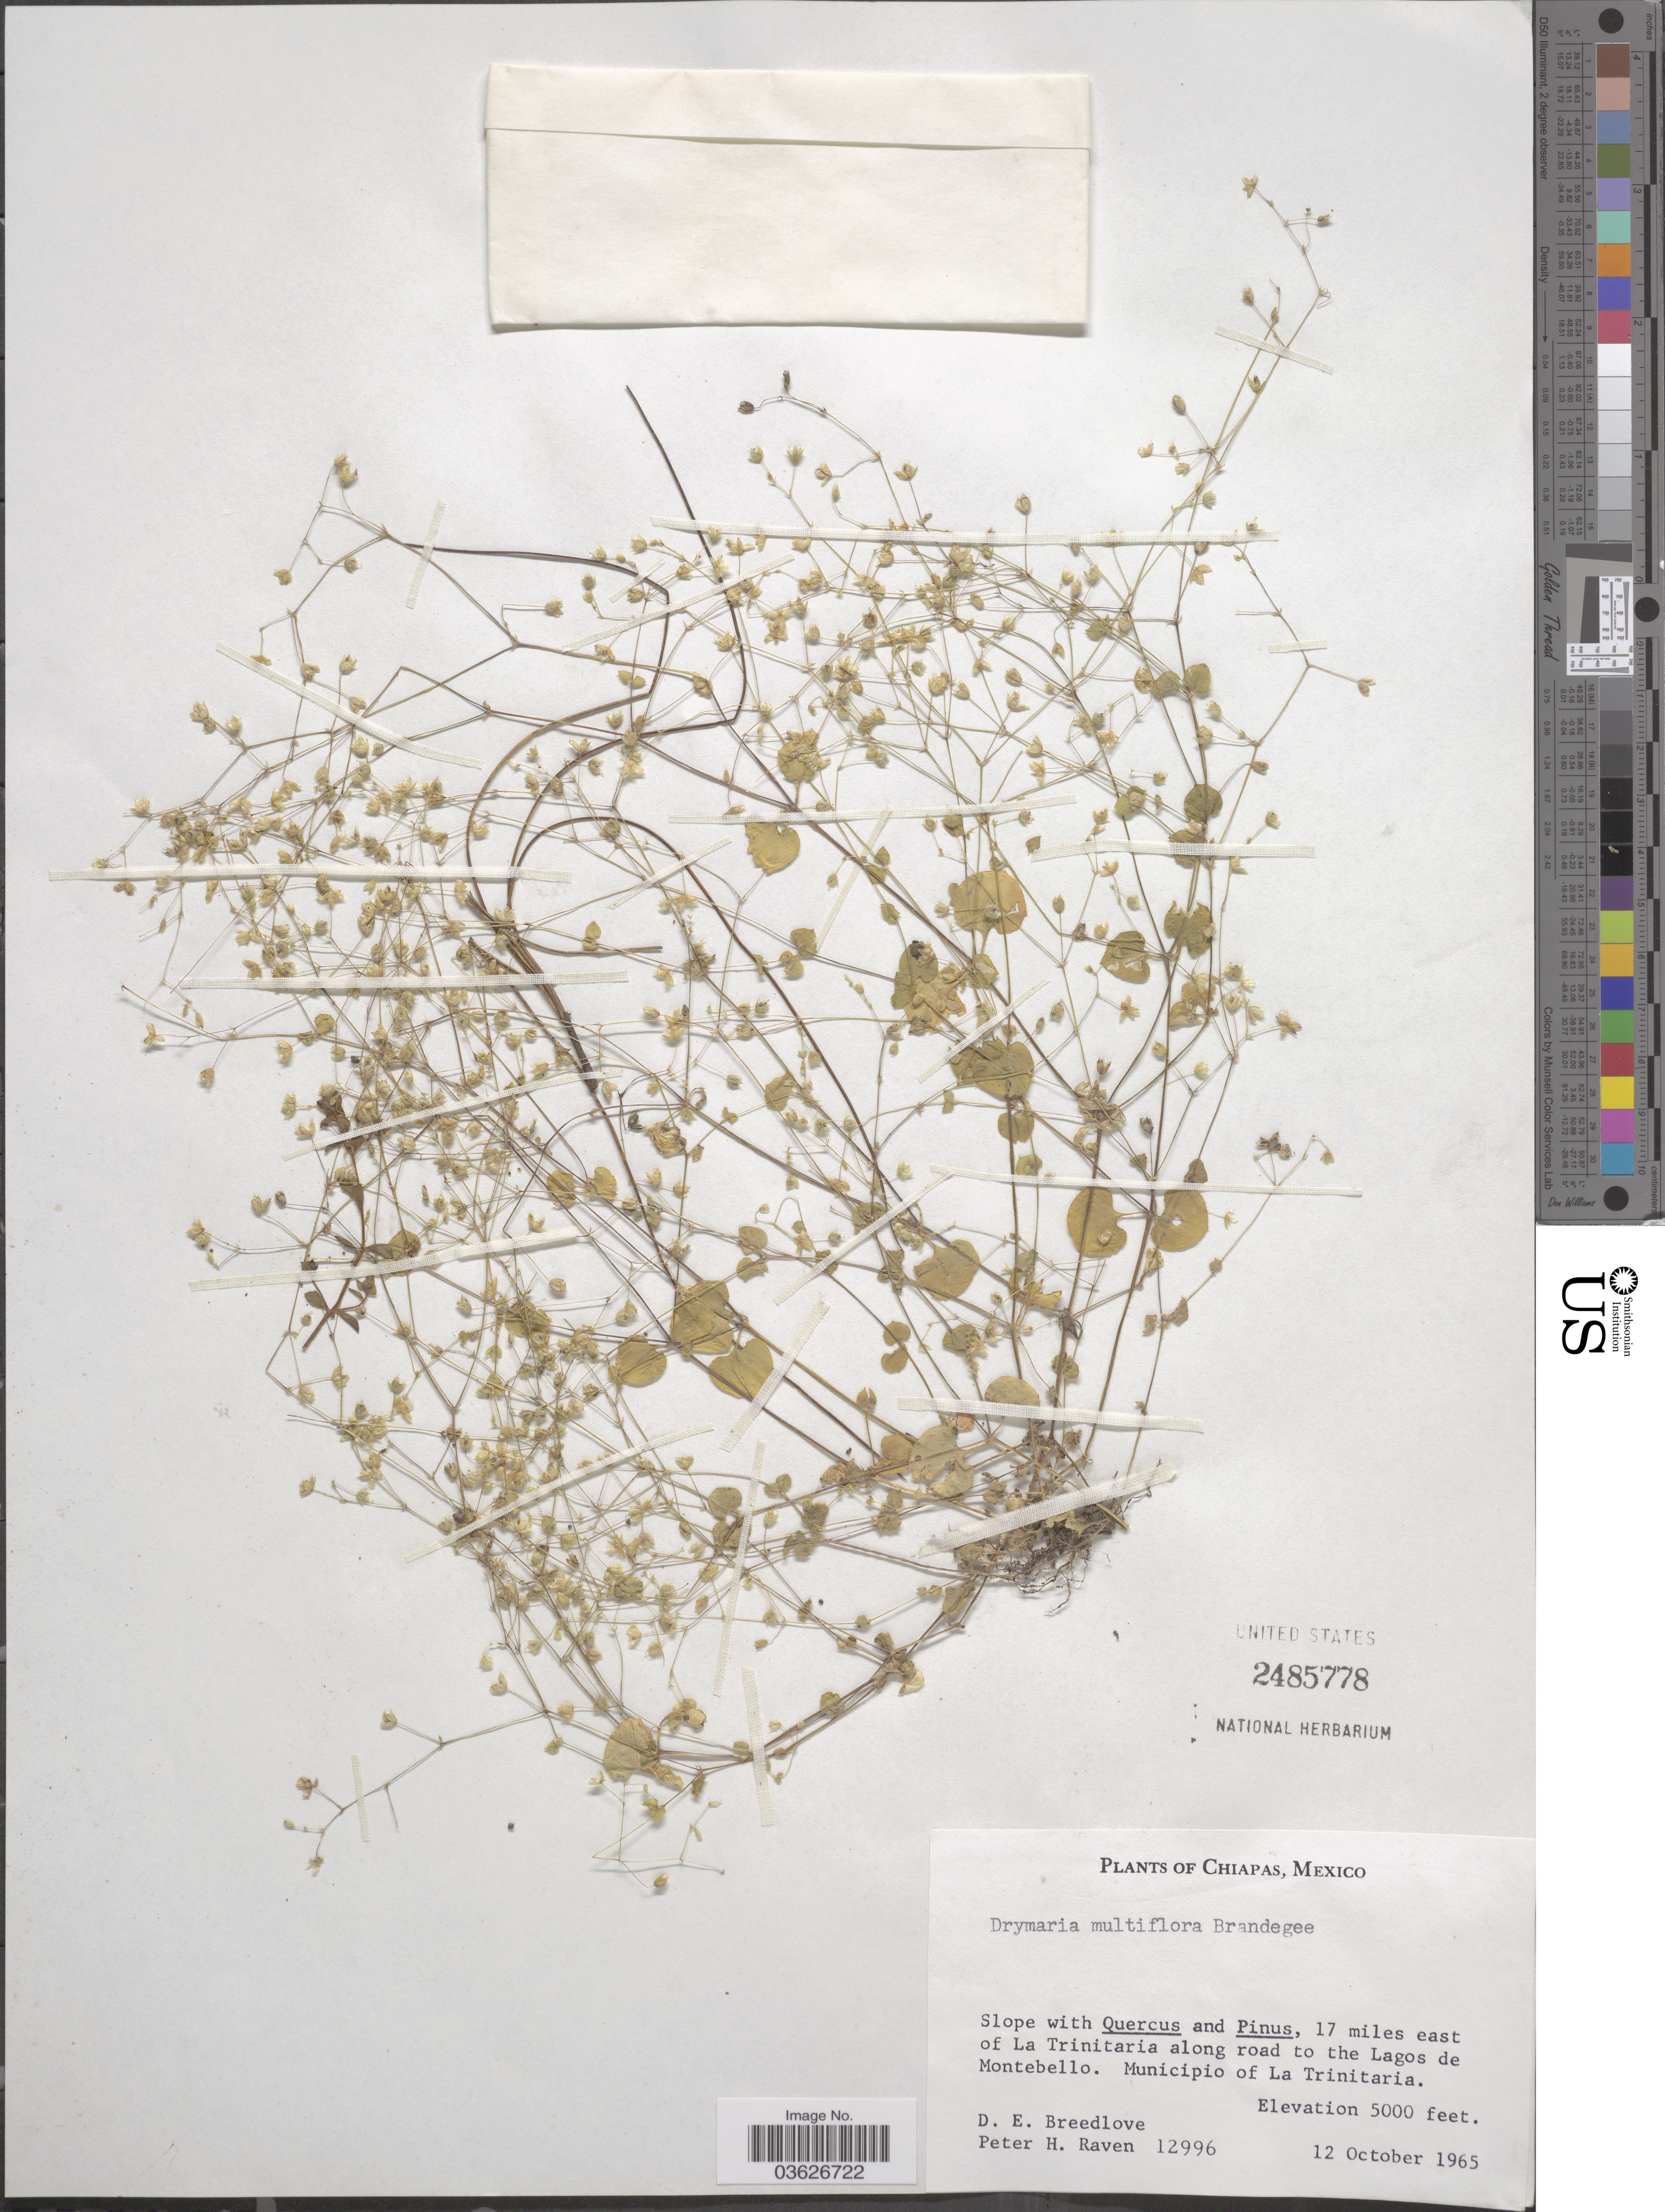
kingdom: Plantae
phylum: Tracheophyta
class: Magnoliopsida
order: Caryophyllales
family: Caryophyllaceae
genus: Drymaria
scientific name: Drymaria multiflora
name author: Brandegee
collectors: D. E. Breedlove & P. Raven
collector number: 12996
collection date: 1965-10-12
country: Mexico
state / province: Chiapas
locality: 17 miles east of La Trinitaria along road to the Lagos de Montebello. Municipio of La Trinitaria.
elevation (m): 1524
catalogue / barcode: US 2485778